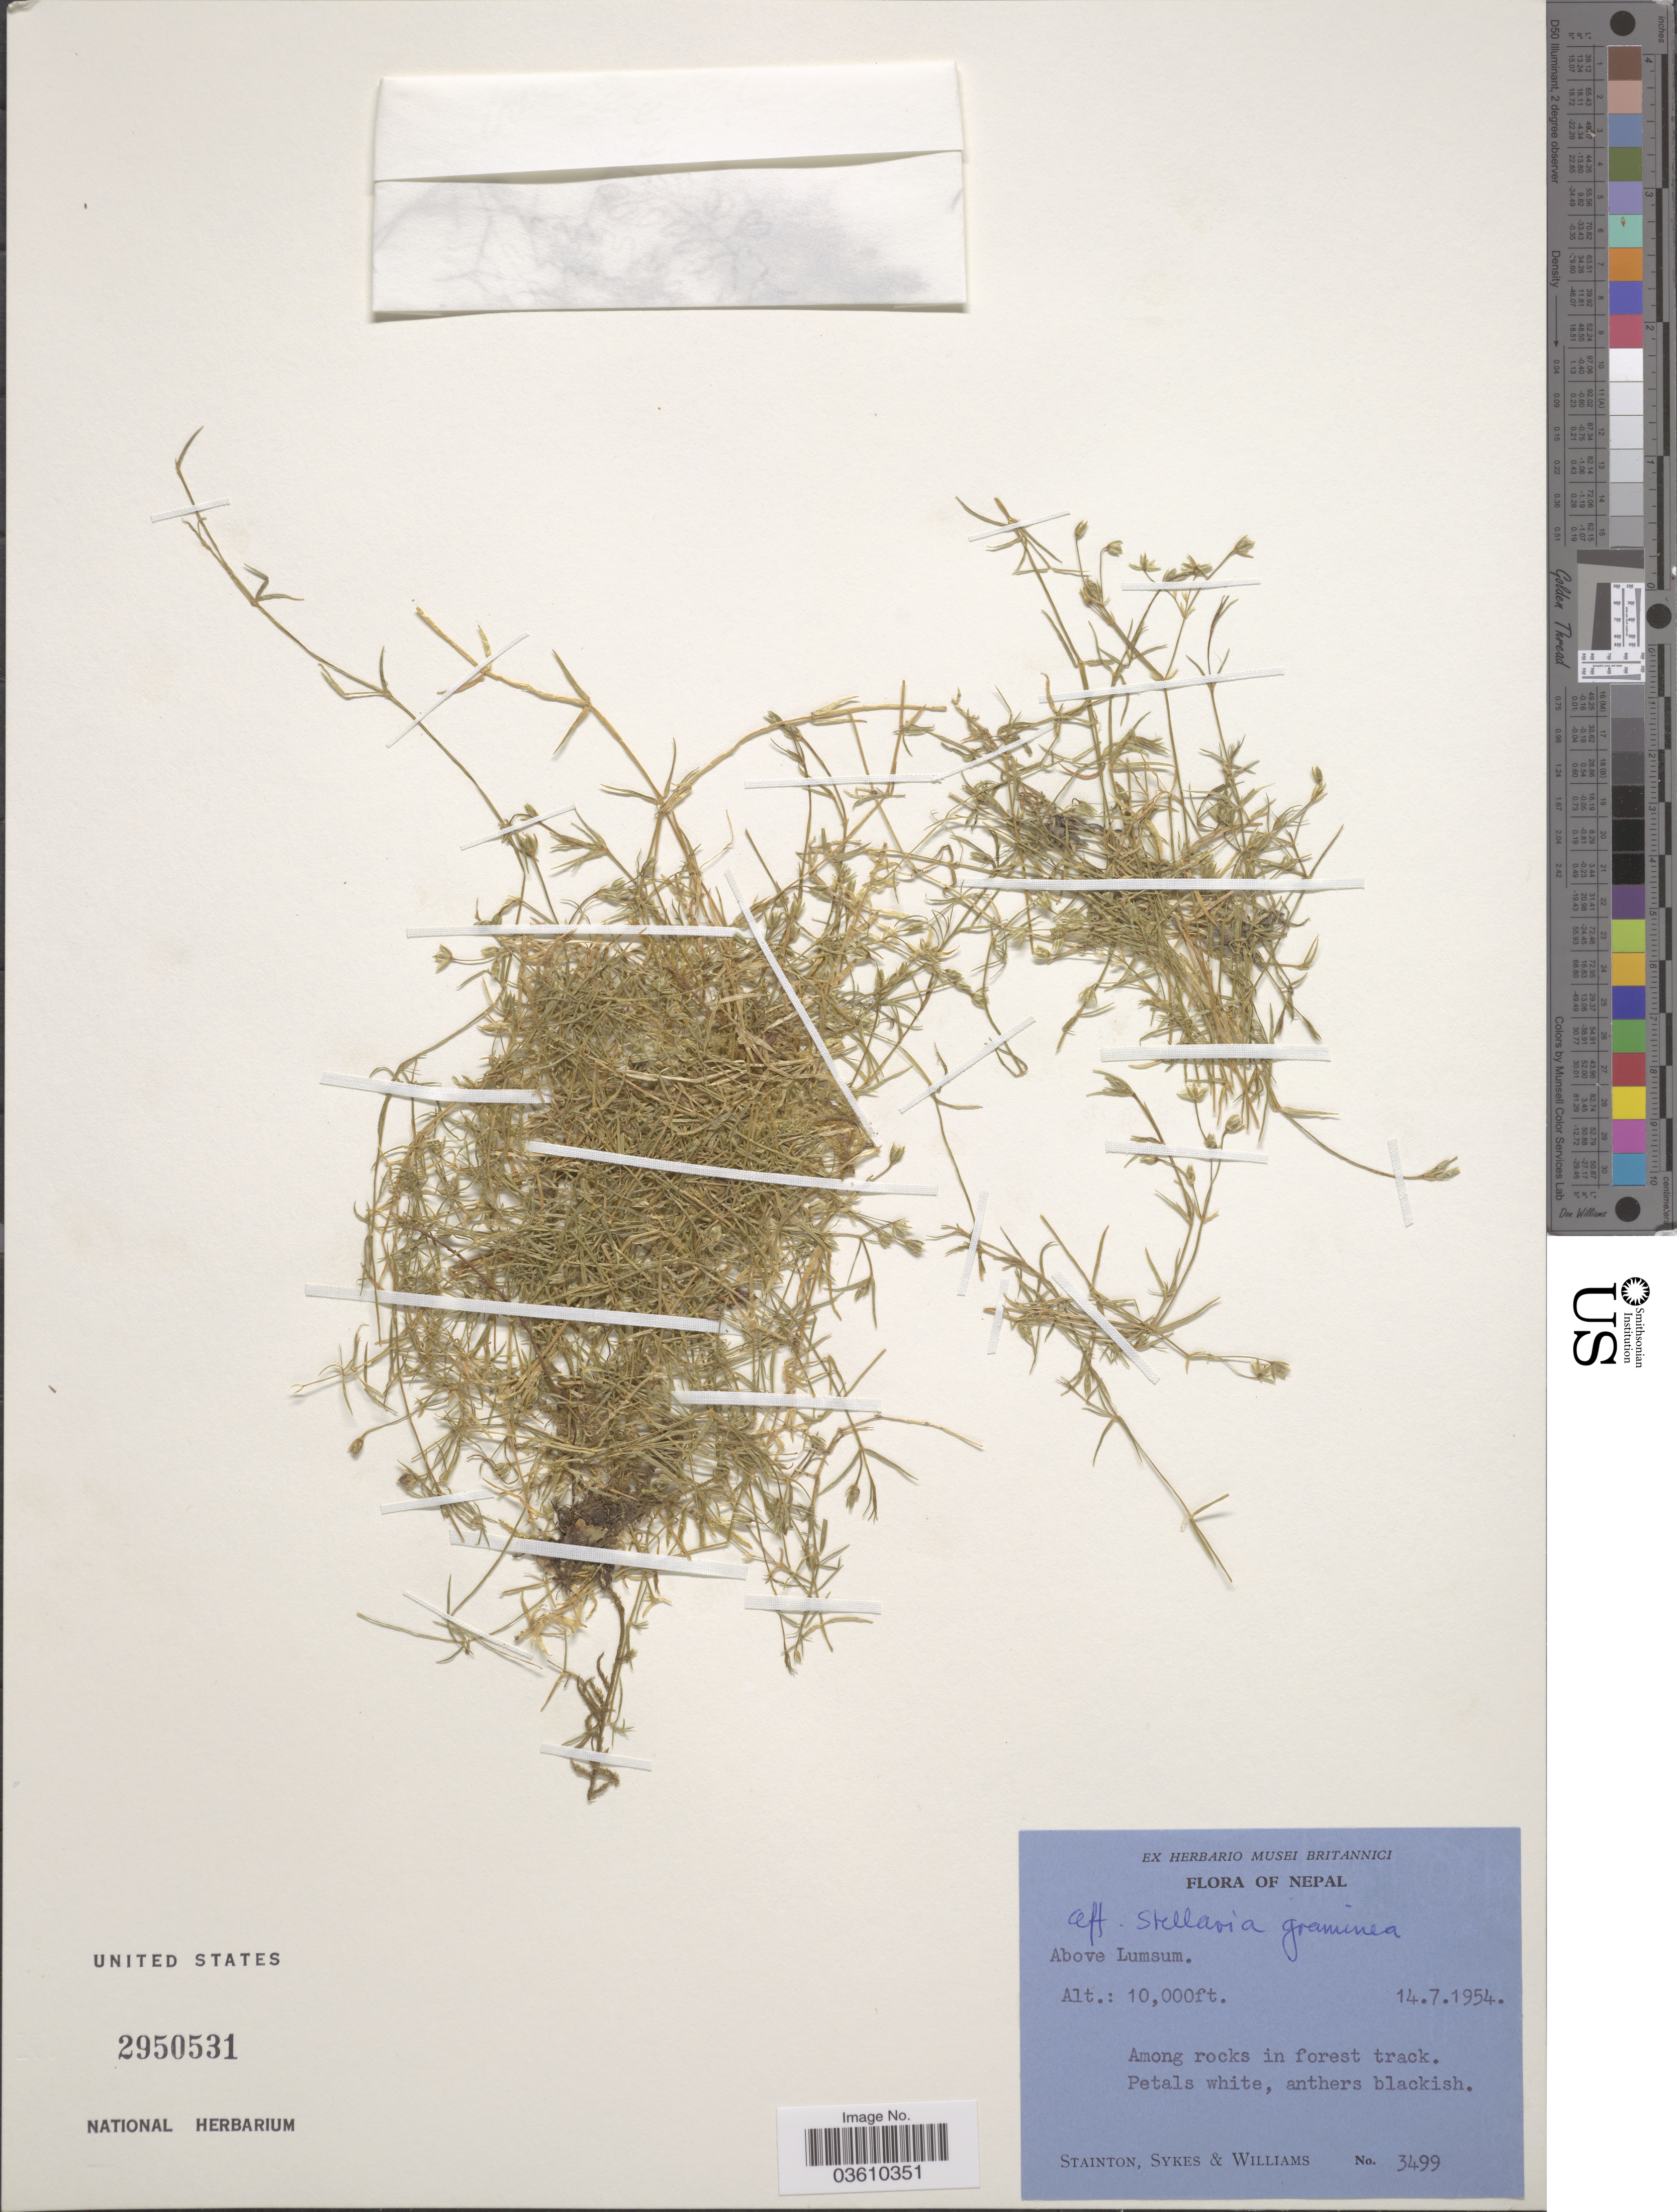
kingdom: Plantae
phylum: Tracheophyta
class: Magnoliopsida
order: Caryophyllales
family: Caryophyllaceae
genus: Stellaria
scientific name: Stellaria graminea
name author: L.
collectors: -. Stainton, Sykes, -- & -- Williams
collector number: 3499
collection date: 1954-07-14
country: Nepal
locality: Above Lumsum.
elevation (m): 3048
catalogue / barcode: US 2950531